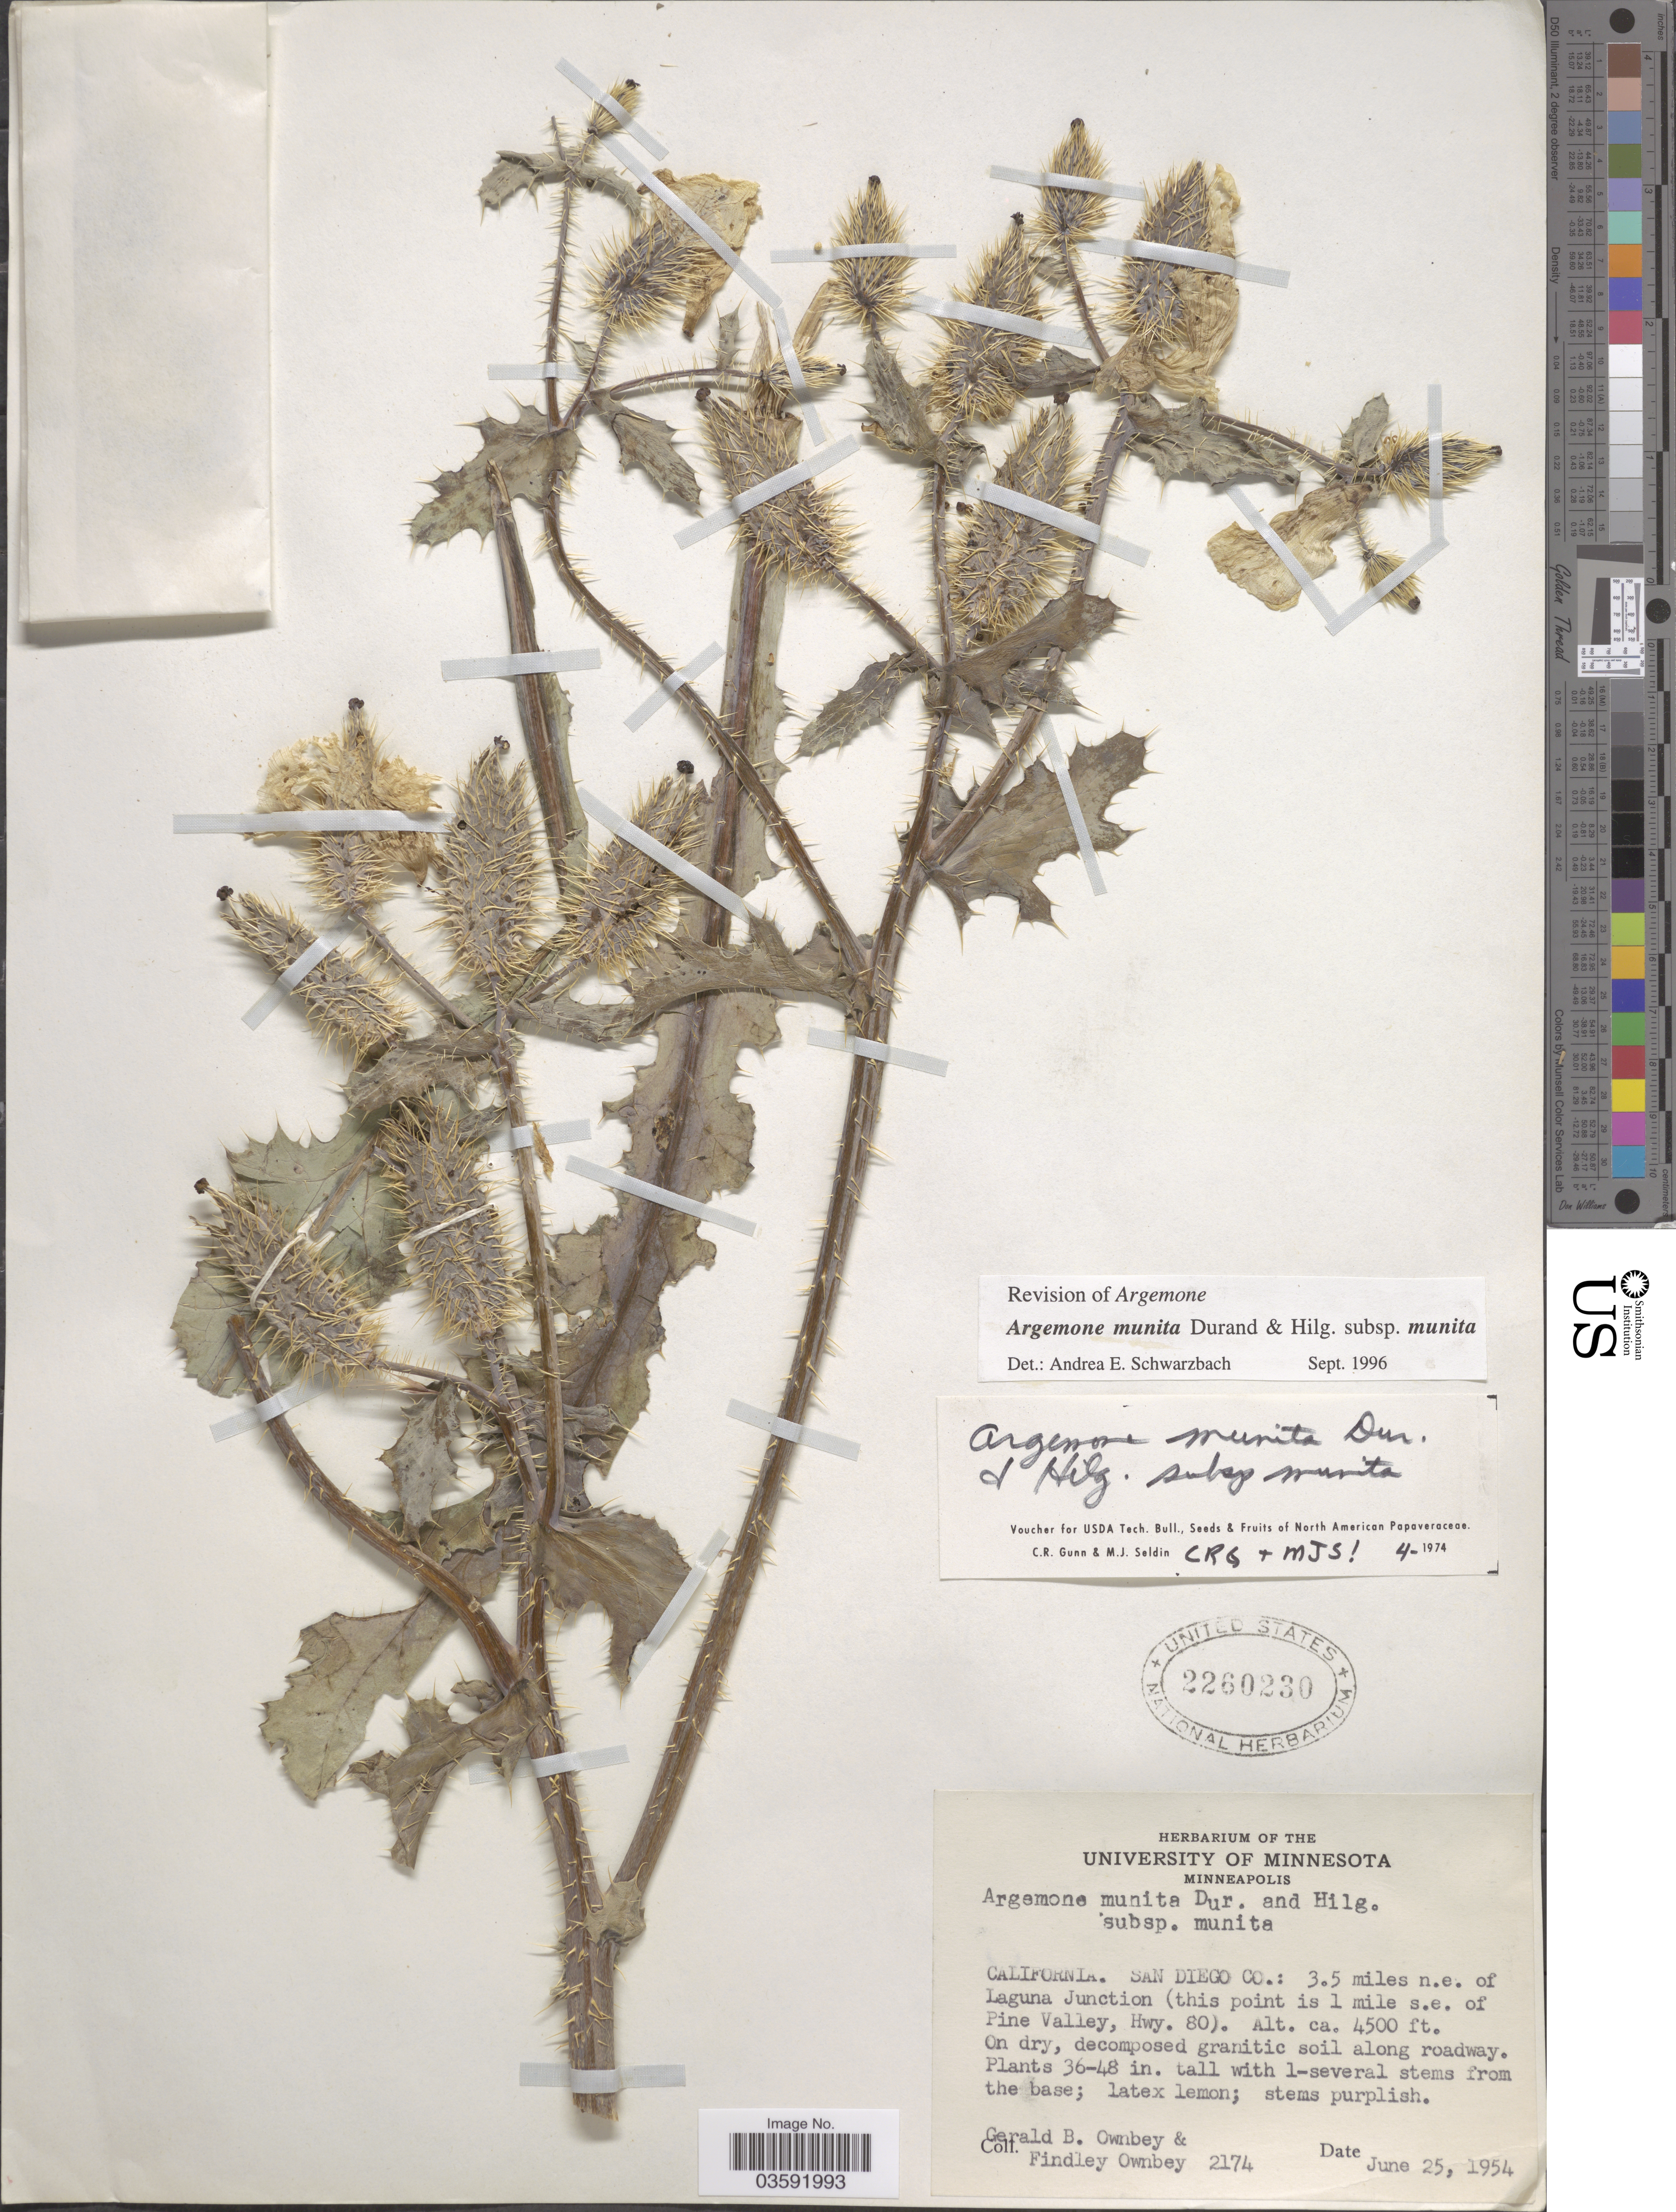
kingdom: Plantae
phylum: Tracheophyta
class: Magnoliopsida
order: Ranunculales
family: Papaveraceae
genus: Argemone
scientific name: Argemone munita subsp. munita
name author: Durand & Hilg.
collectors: G. B. Ownbey & F. Ownbey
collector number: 2174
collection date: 1954-06-25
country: United States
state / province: California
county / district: San Diego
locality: San Diego Co.: 3.5 miles n.e. of Laguna Junction (this point is 1 mile s.e. of Pine Valley, Hwy. 80).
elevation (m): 1372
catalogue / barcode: US 2260230